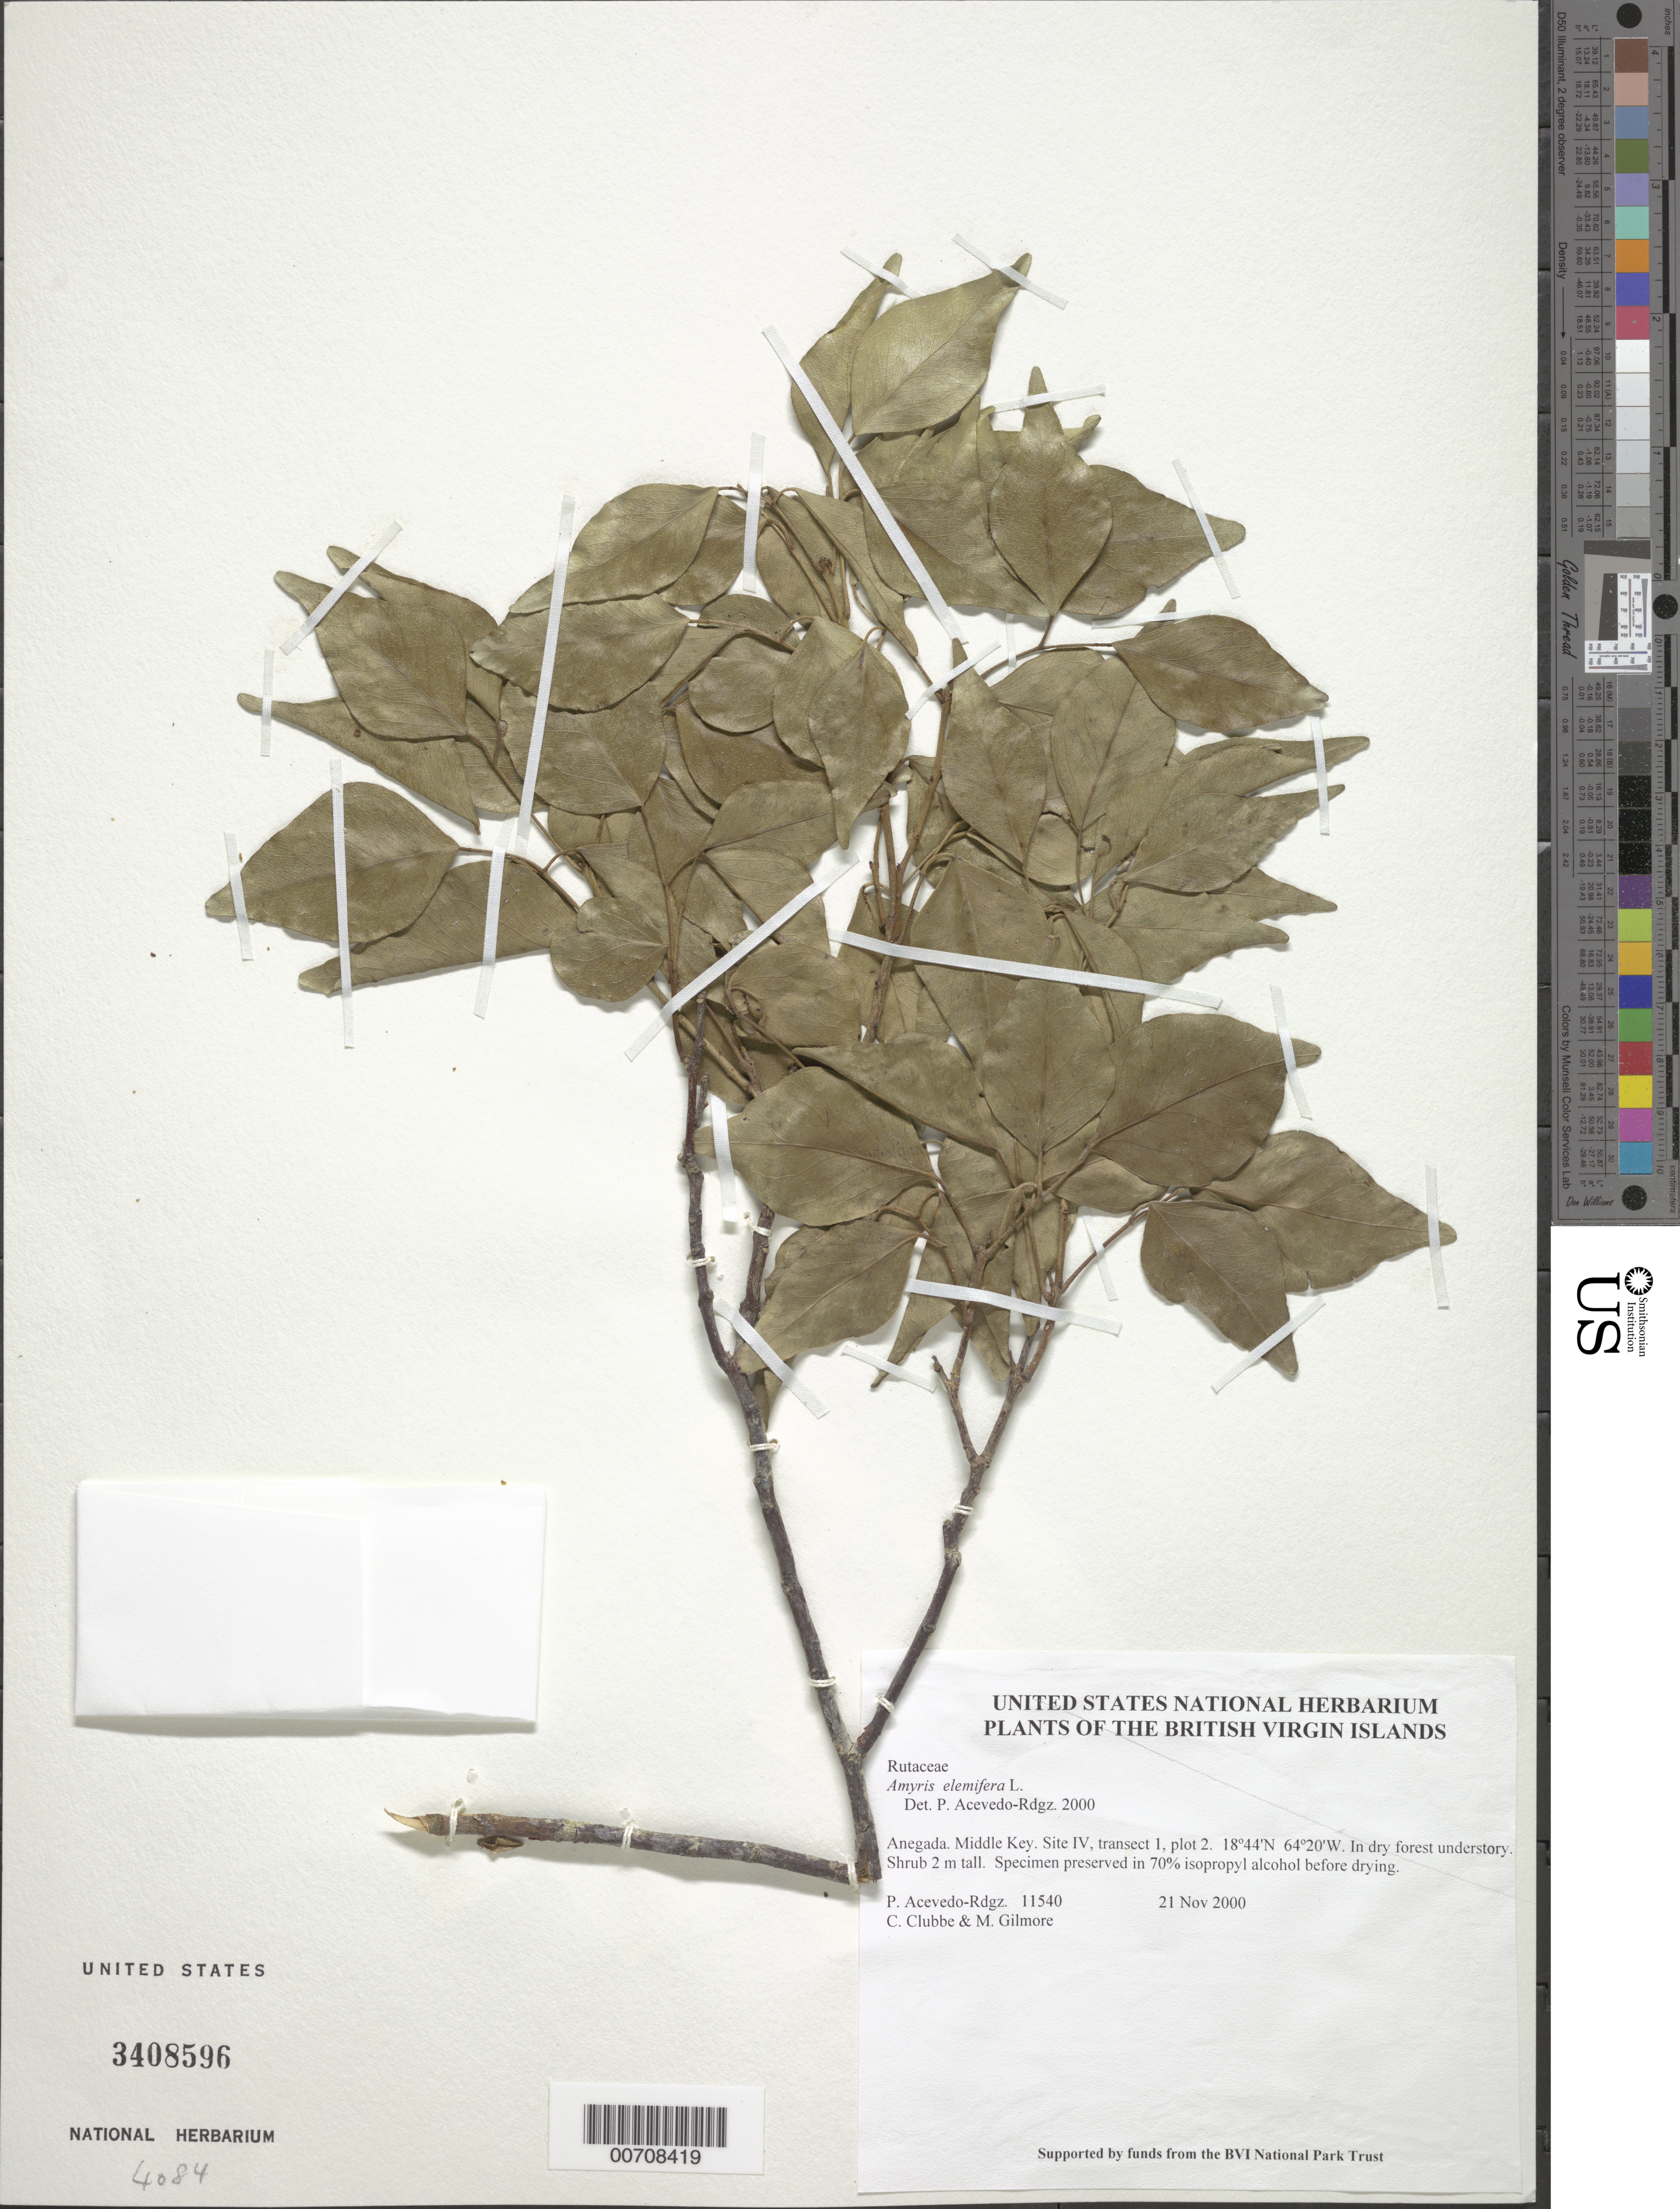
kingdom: Plantae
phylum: Tracheophyta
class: Magnoliopsida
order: Sapindales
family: Rutaceae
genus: Amyris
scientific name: Amyris elemifera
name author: L.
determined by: Acevedo-Rodríguez, P., (BOT), Smithsonian Institution - National Museum of Natural History (UNITED STATES)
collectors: P. Acevedo-Rodr., C. Clubbe & M. Gilmore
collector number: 11540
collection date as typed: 21 Nov 2000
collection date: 2000-11-21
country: British Virgin Islands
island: Anegada I.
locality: Middle Key. Site IV, transect 1, plot 2.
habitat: In dry forest understory.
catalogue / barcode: US 3408596